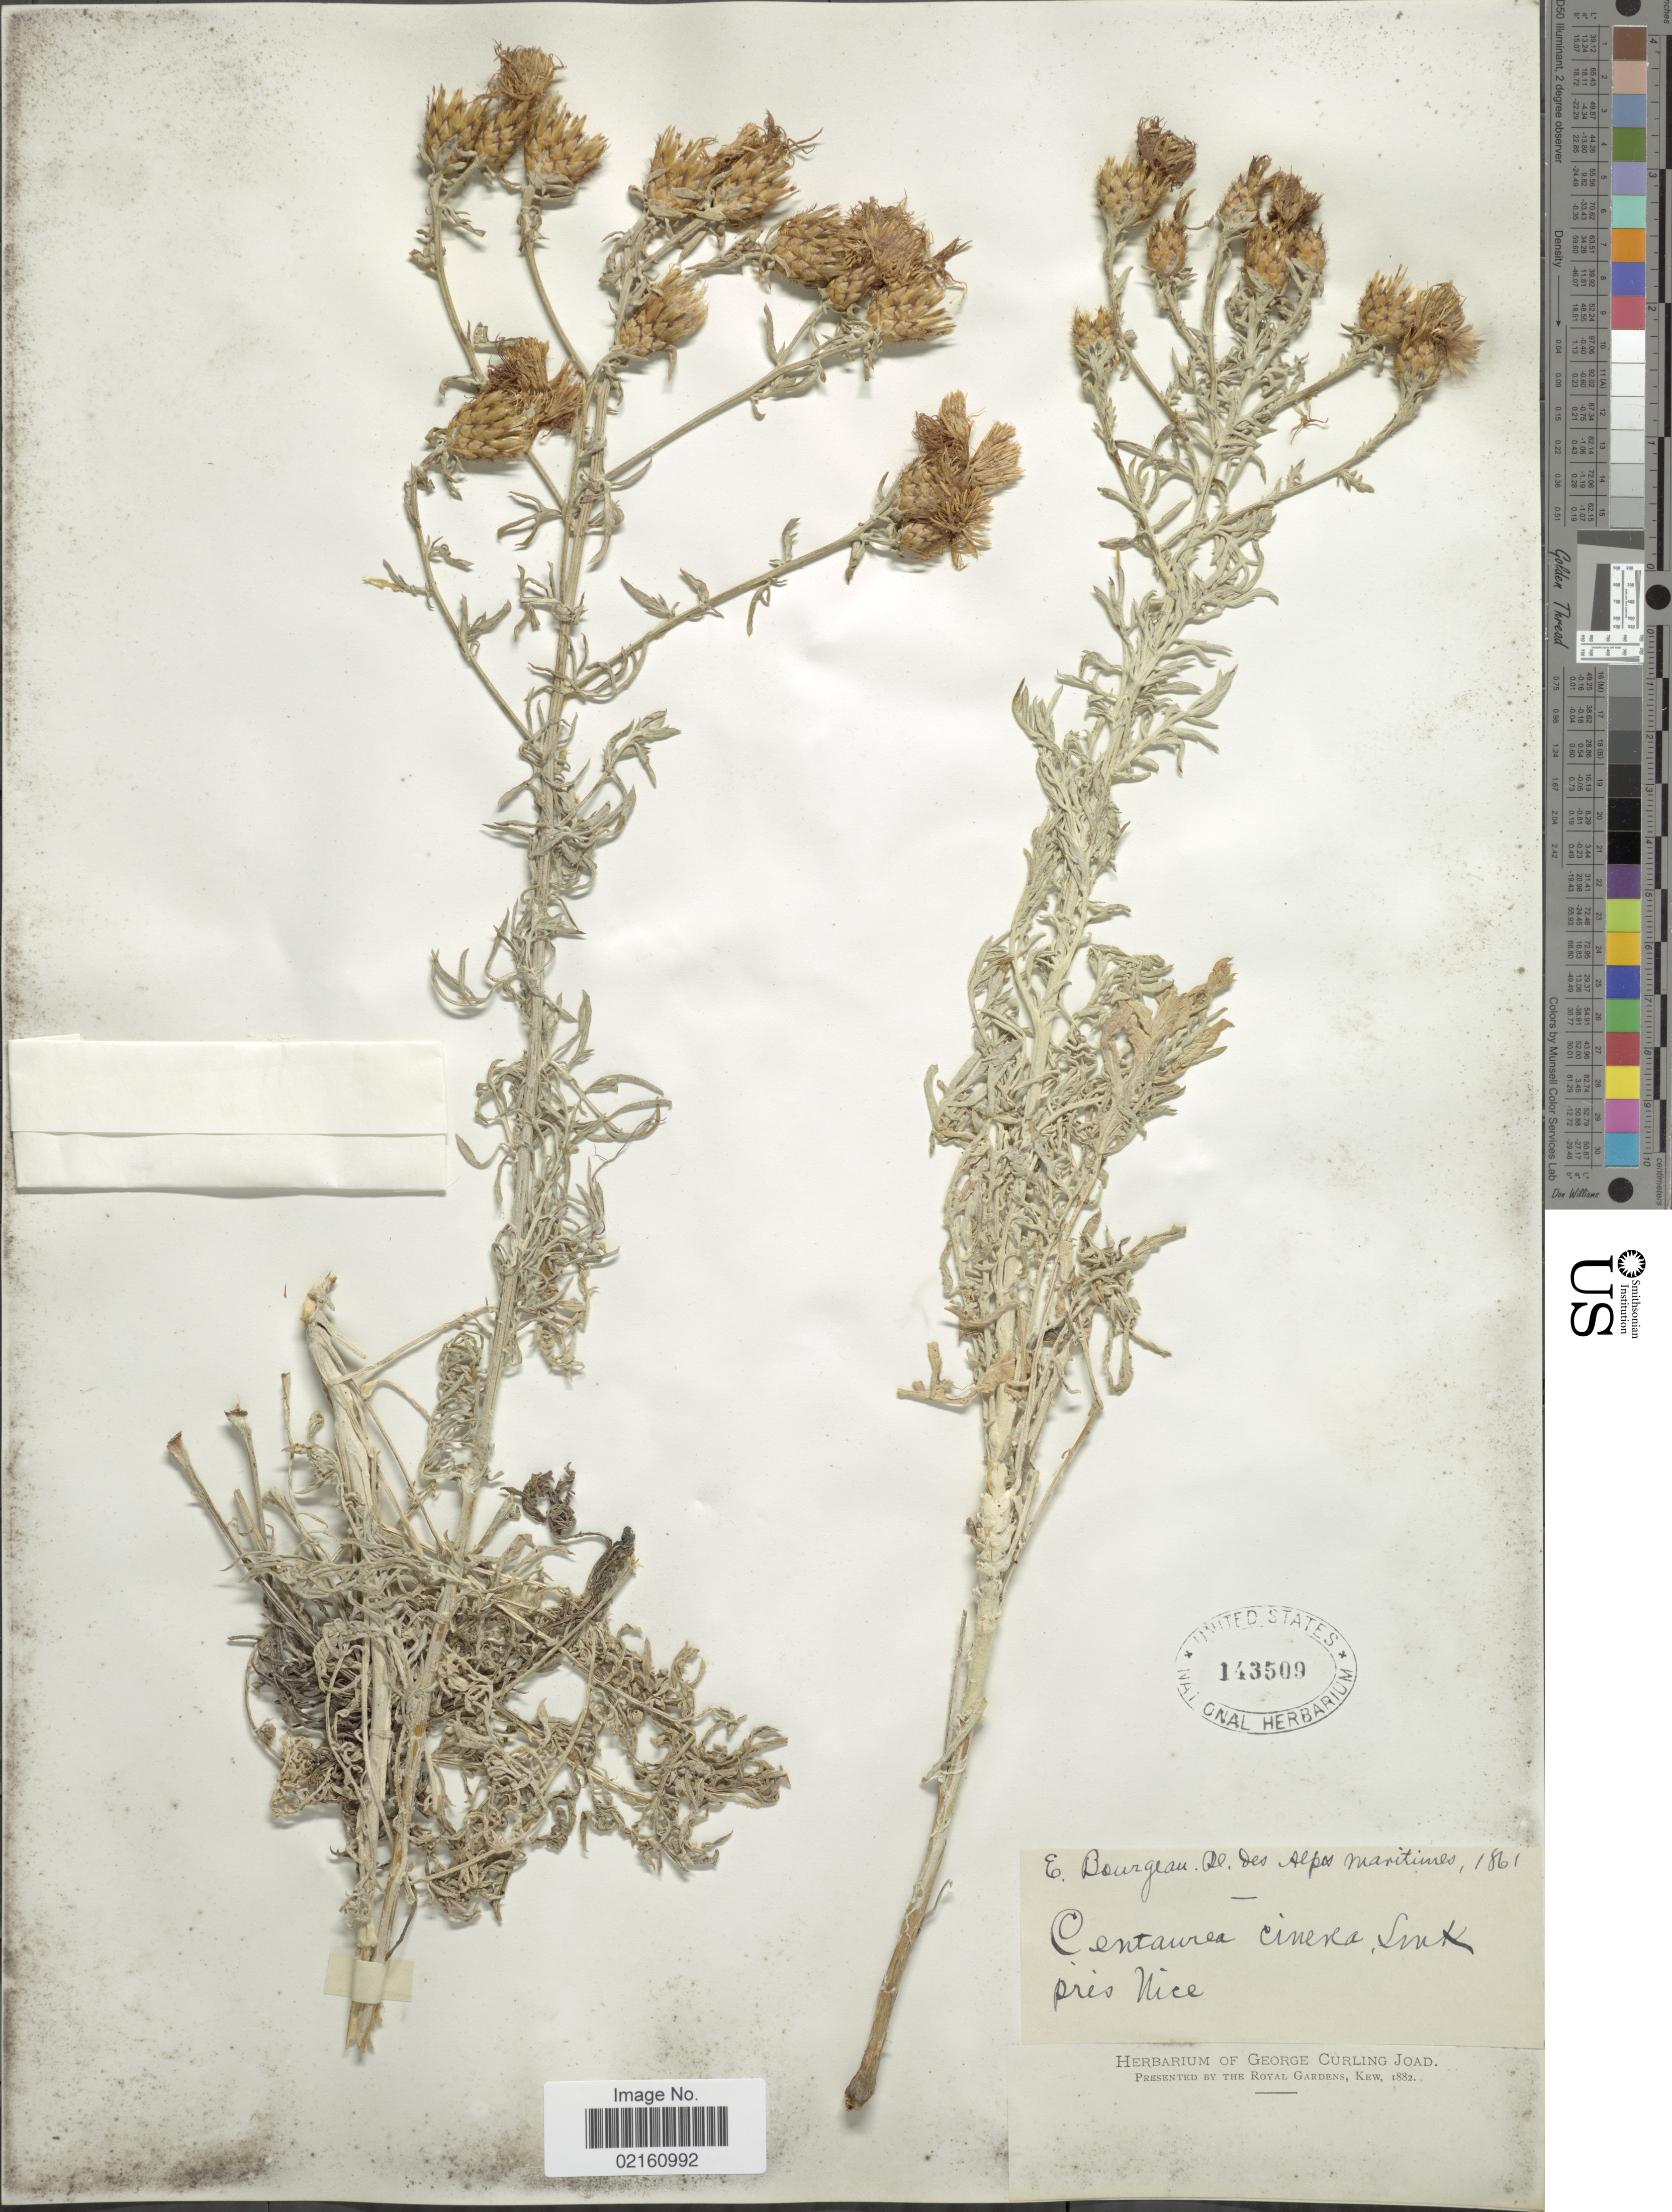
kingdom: Plantae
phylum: Tracheophyta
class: Magnoliopsida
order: Asterales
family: Asteraceae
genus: Centaurea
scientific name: Centaurea cinerea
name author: L.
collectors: E. Bourgeau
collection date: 1861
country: France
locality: Alpes Maritimes, pres. Nice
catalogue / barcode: US 143509